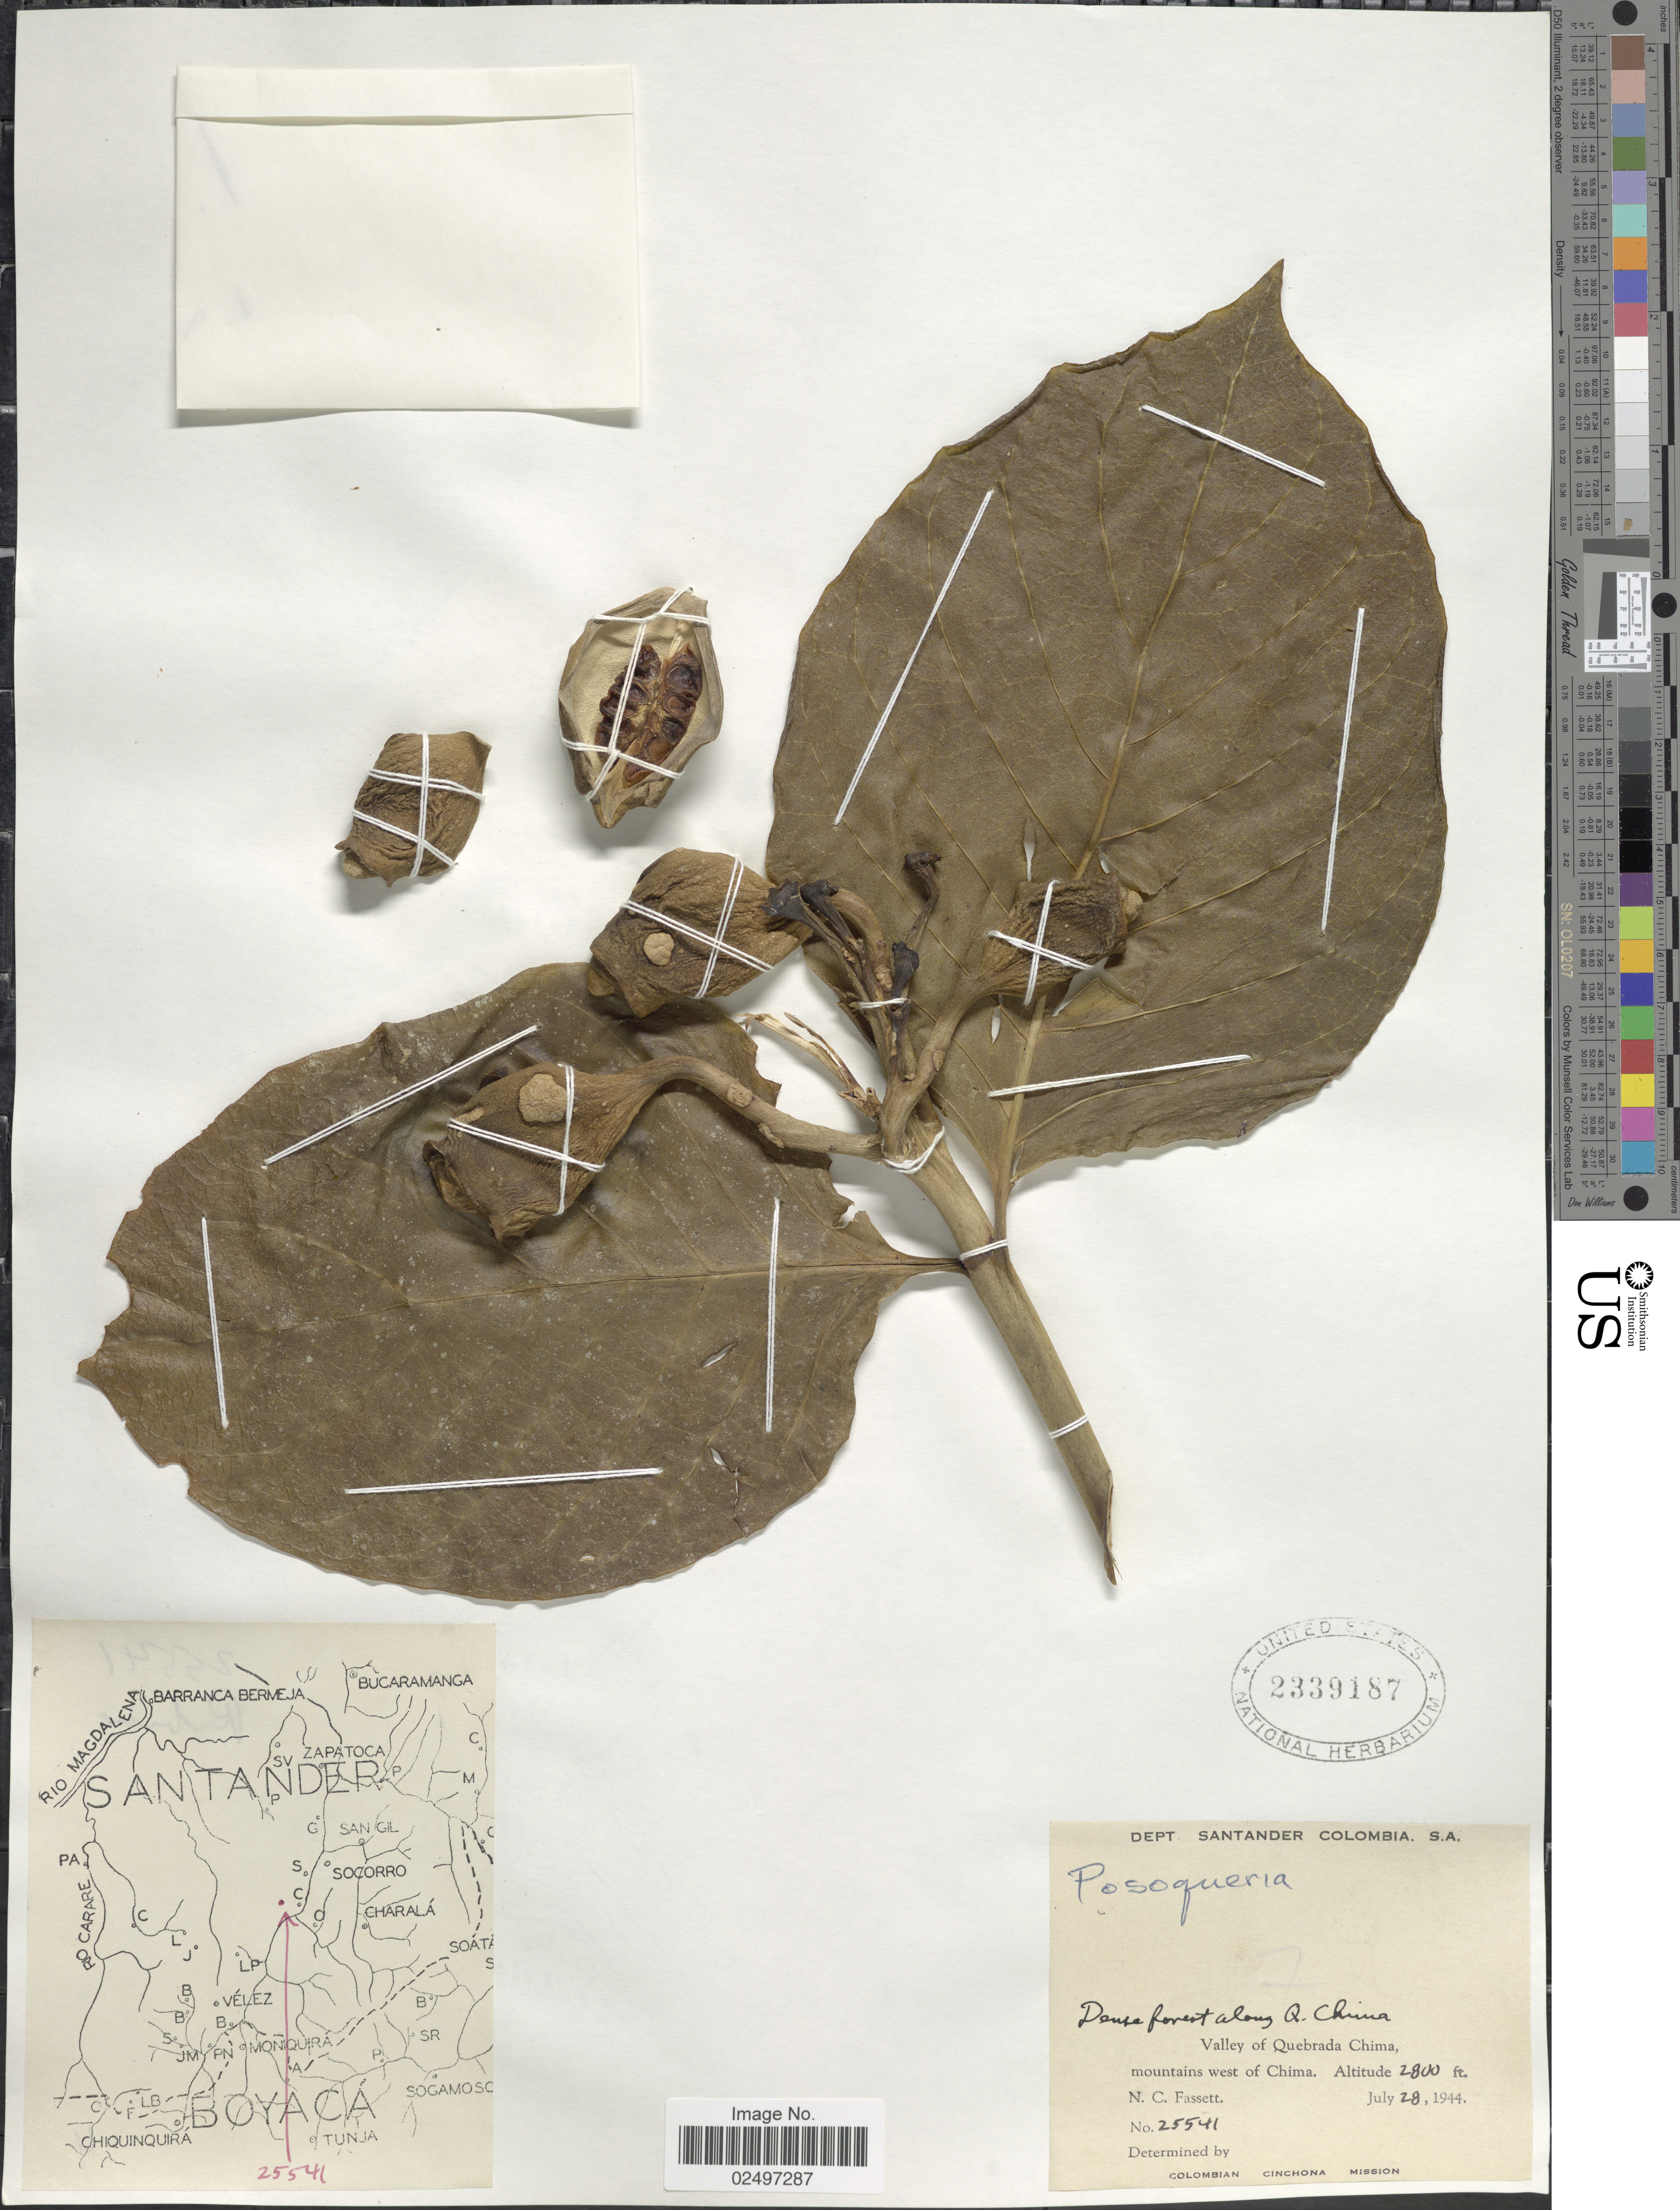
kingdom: Plantae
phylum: Tracheophyta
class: Magnoliopsida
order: Gentianales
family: Rubiaceae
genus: Posoqueria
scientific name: Posoqueria sp.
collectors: N. C. Fassett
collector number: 25541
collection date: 1944-07-28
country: Colombia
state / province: Santander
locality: Valley of Quebrada Chima, mountains west of Chima, Dept. Santander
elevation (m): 853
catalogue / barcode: US 2339187